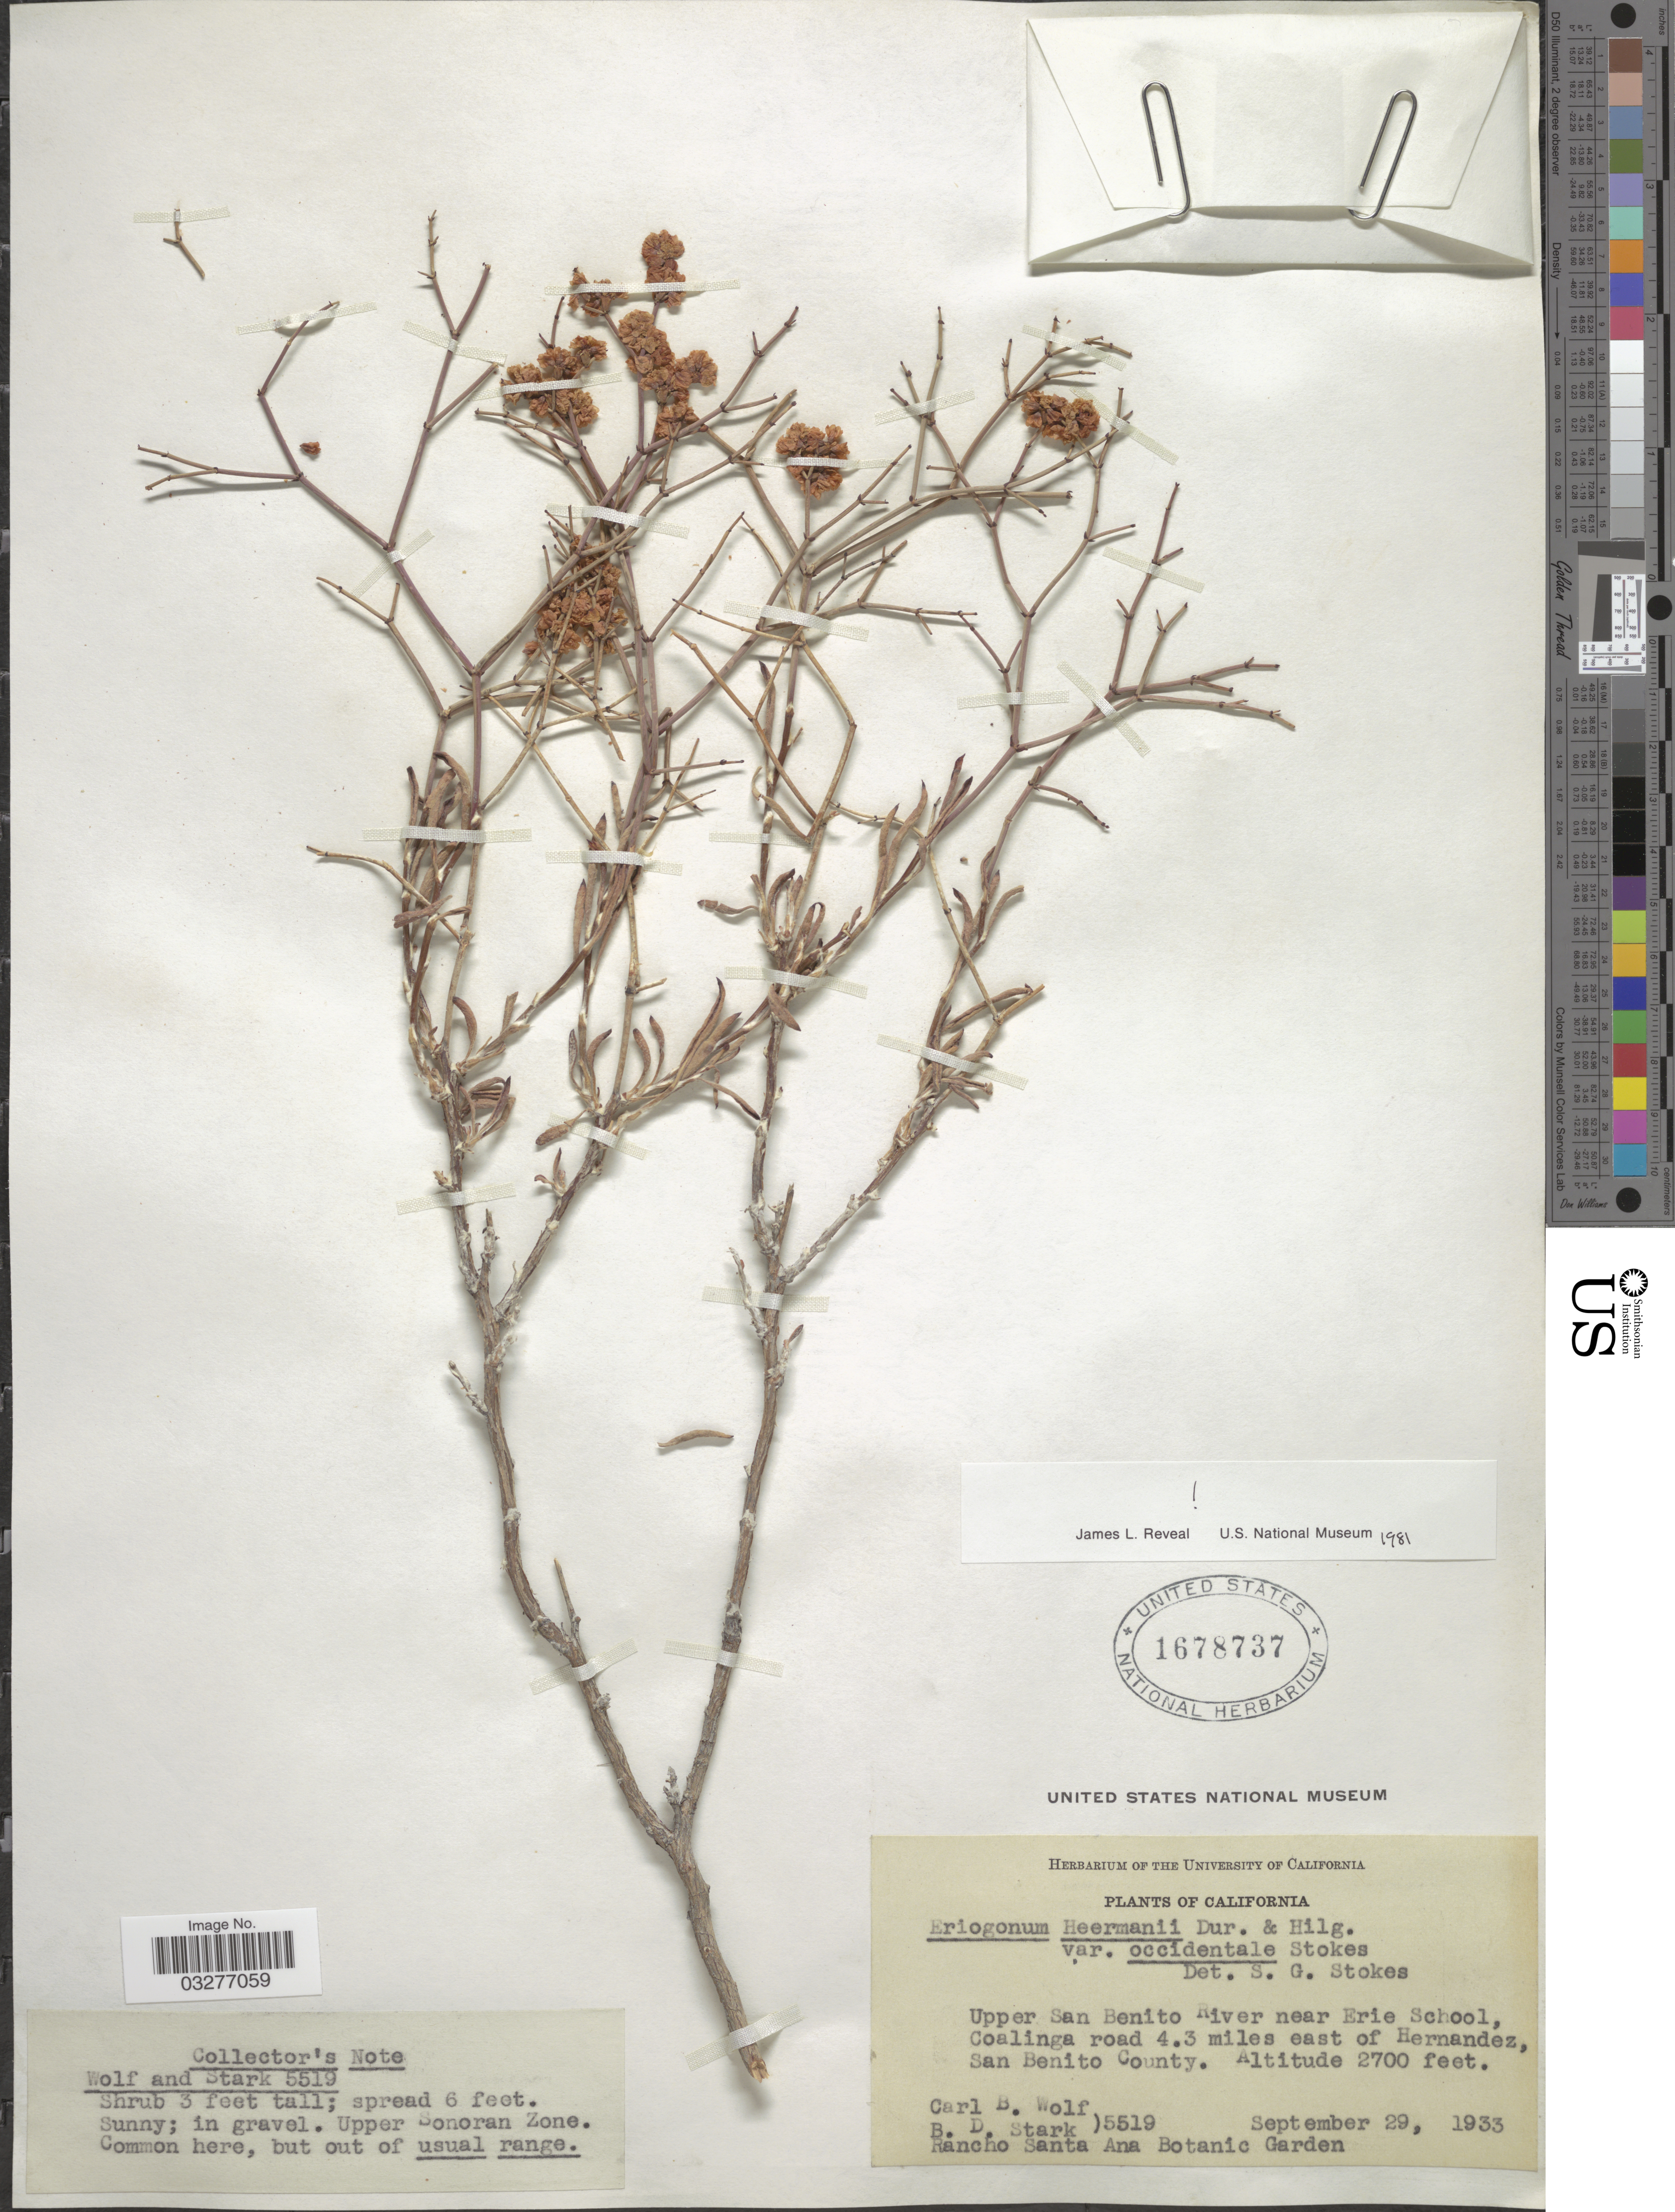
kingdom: Plantae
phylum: Tracheophyta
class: Magnoliopsida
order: Caryophyllales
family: Polygonaceae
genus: Eriogonum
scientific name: Eriogonum heermannii var. occidentale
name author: S. Stokes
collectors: C. B. Wolf & B. Stark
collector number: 5519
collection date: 1933-09-29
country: United States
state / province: California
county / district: San Benito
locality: Upper San Benito River near Erie School, Coalinga road 4.3 miles east of Hernandez, San Benito County.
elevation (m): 823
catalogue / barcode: US 1678737